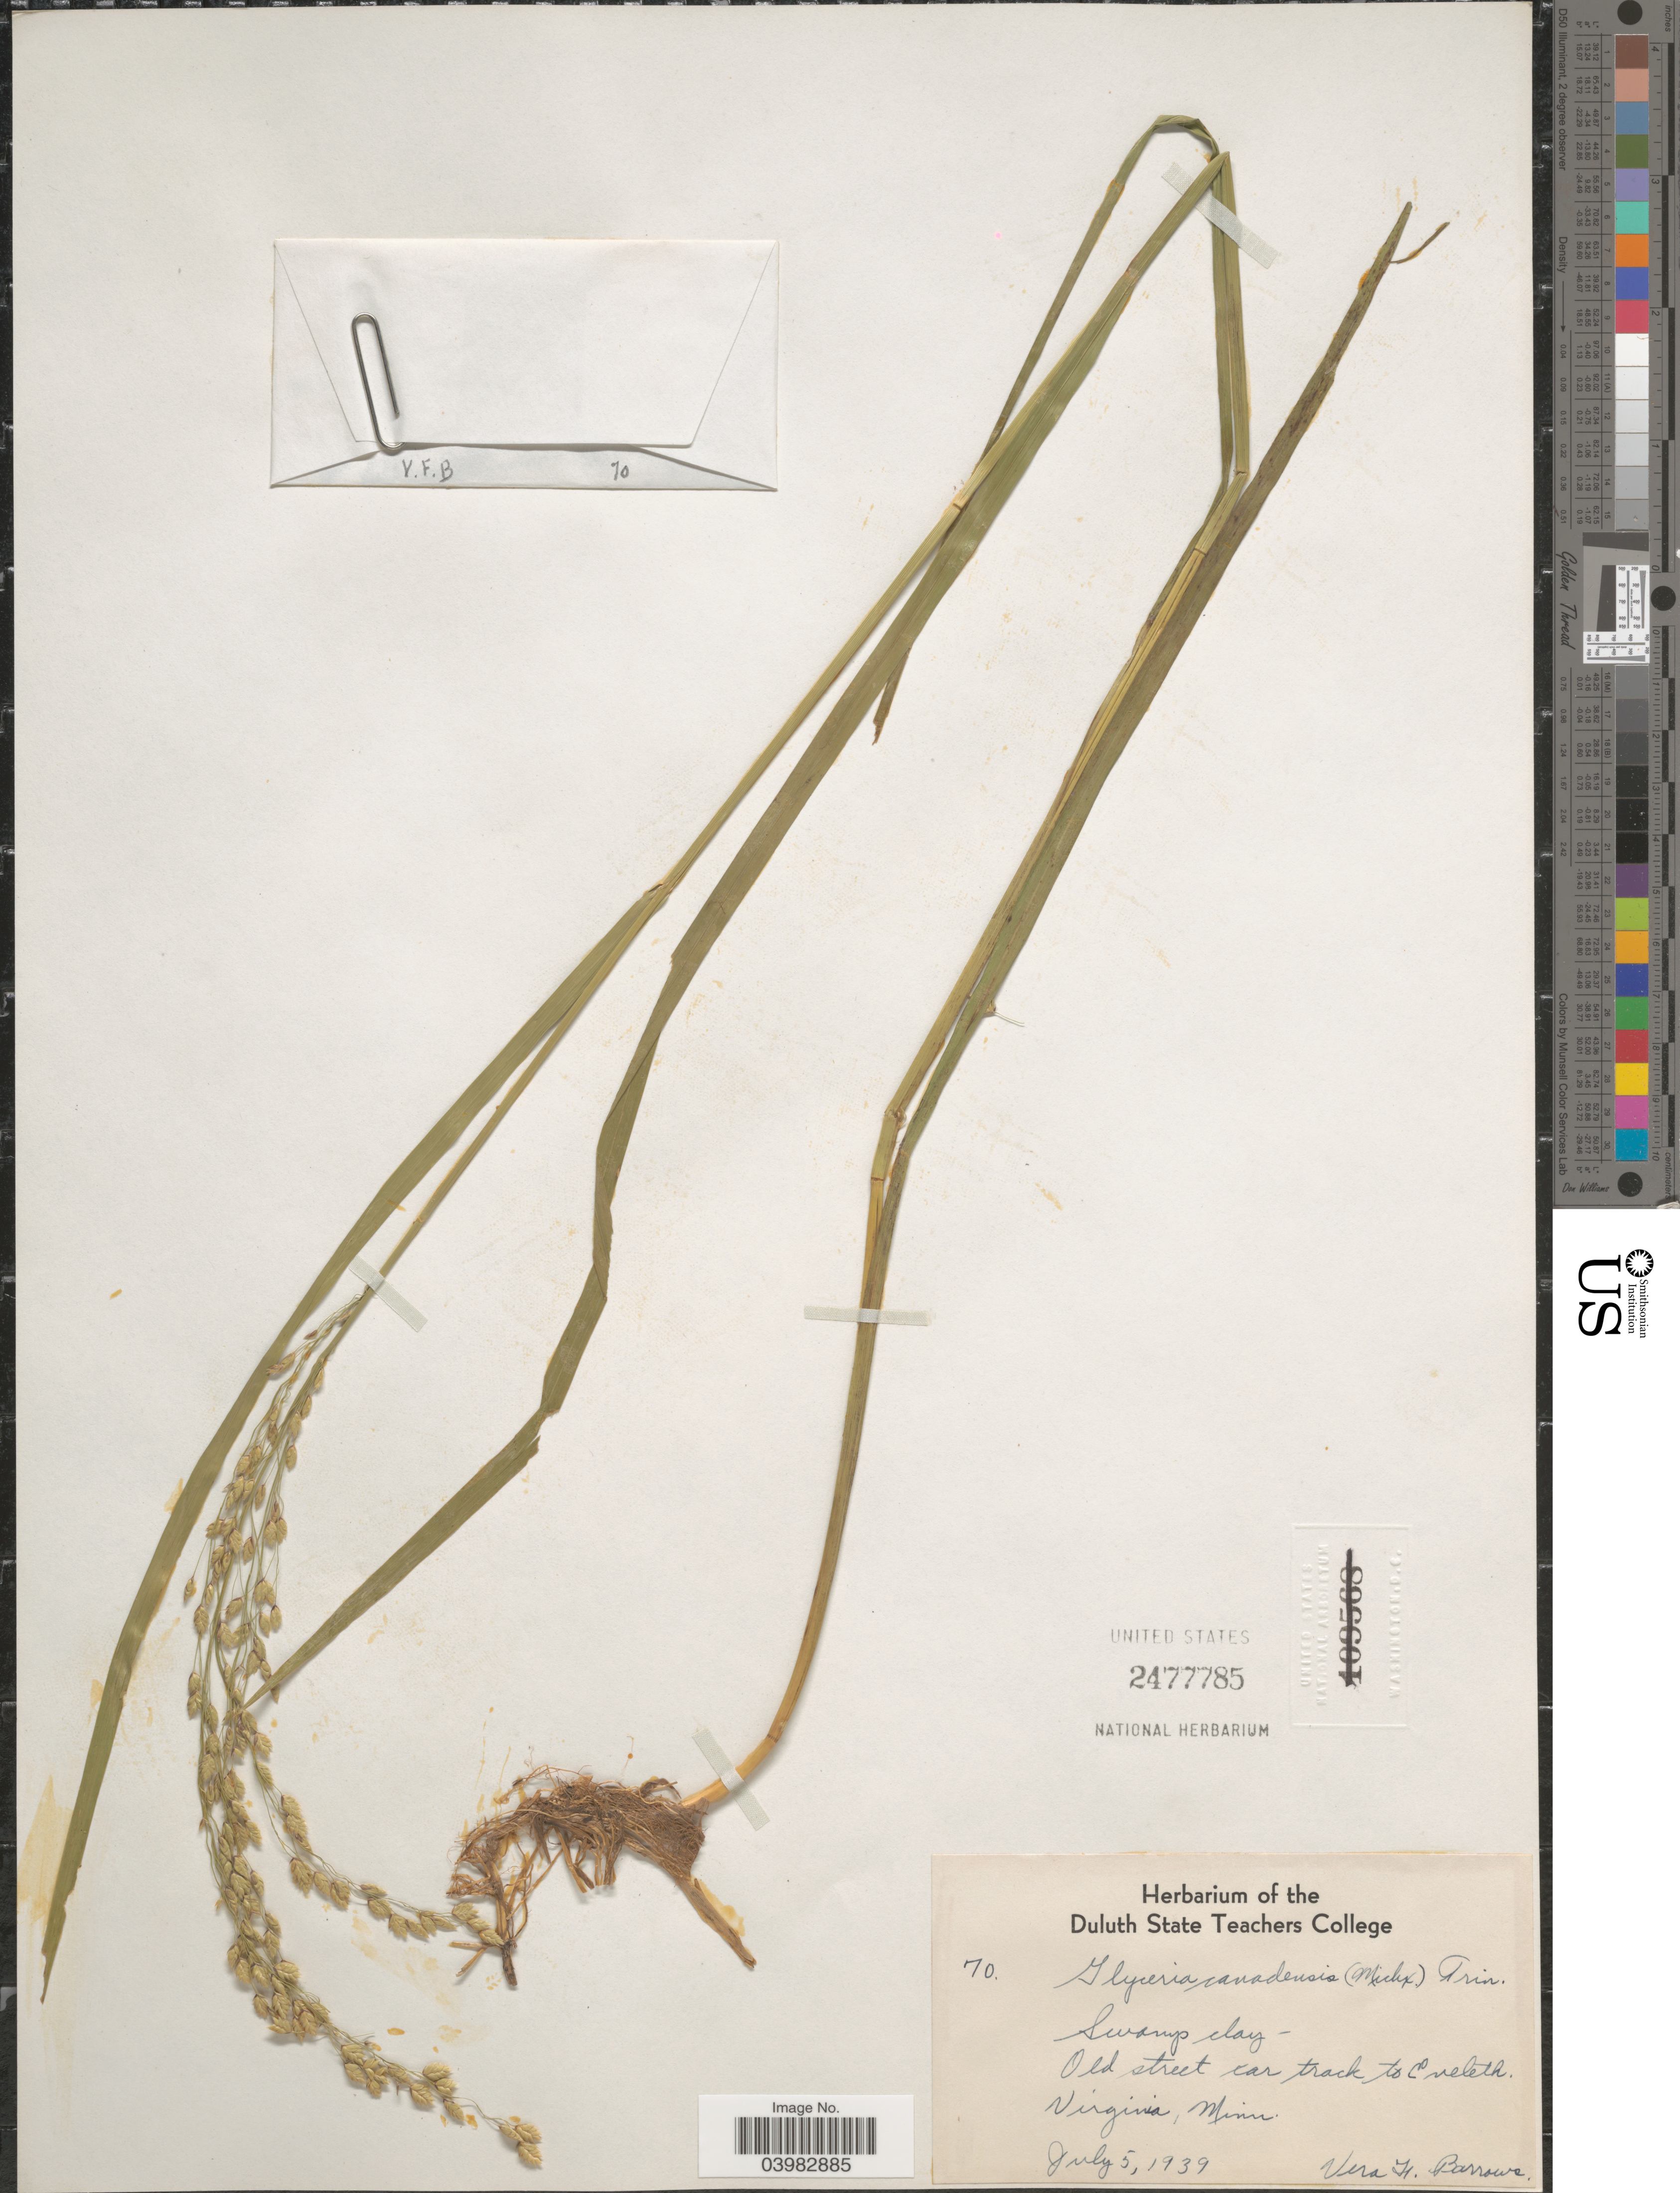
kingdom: Plantae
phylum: Tracheophyta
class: Liliopsida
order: Poales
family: Poaceae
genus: Glyceria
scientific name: Glyceria canadensis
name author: (Michx.) Trin.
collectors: V. Barrows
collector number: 70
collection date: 1939-07-05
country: United States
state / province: Minnesota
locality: Old street car track to Eveleth. Virginia, Minn.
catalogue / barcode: US 2477785